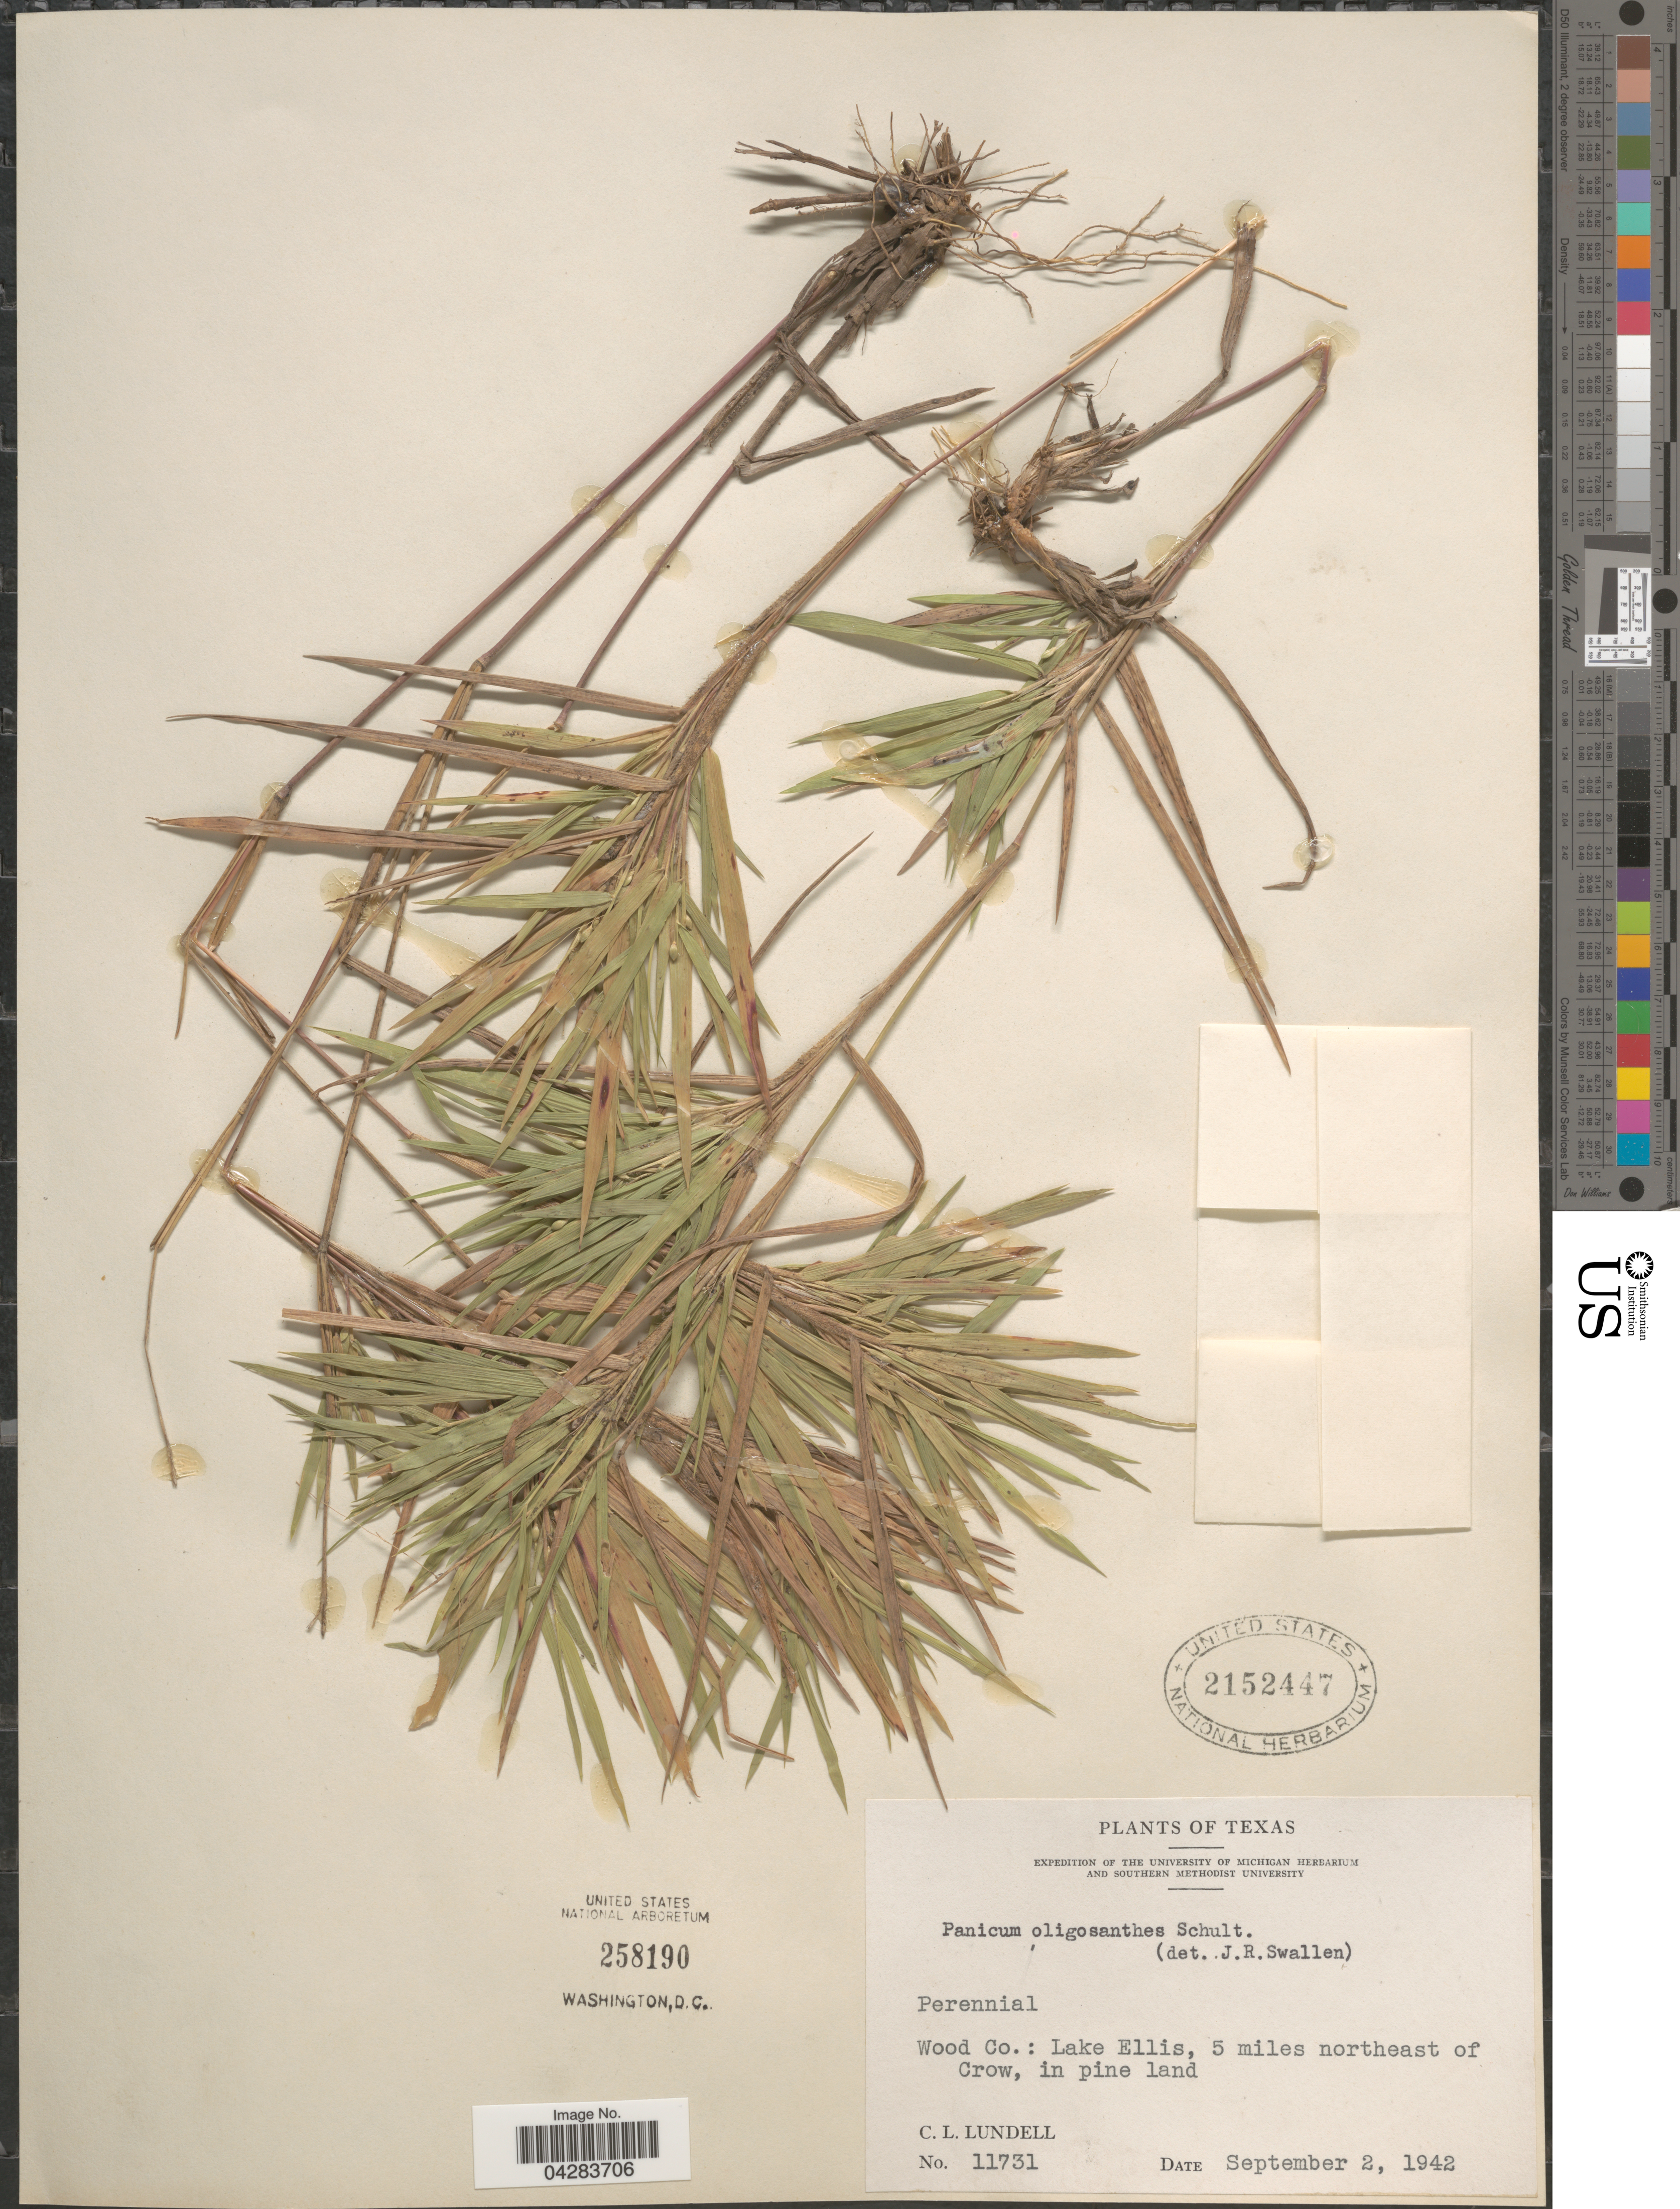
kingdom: Plantae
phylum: Tracheophyta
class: Liliopsida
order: Poales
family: Poaceae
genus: Dichanthelium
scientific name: Dichanthelium oligosanthes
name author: (Schult.) Gould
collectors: C. L. Lundell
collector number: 11731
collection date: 1942-09-04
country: United States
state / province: Texas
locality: Wood Co.: Lake Ellis, 5 miles northeast of Crow, in pine land.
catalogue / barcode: US 2152447